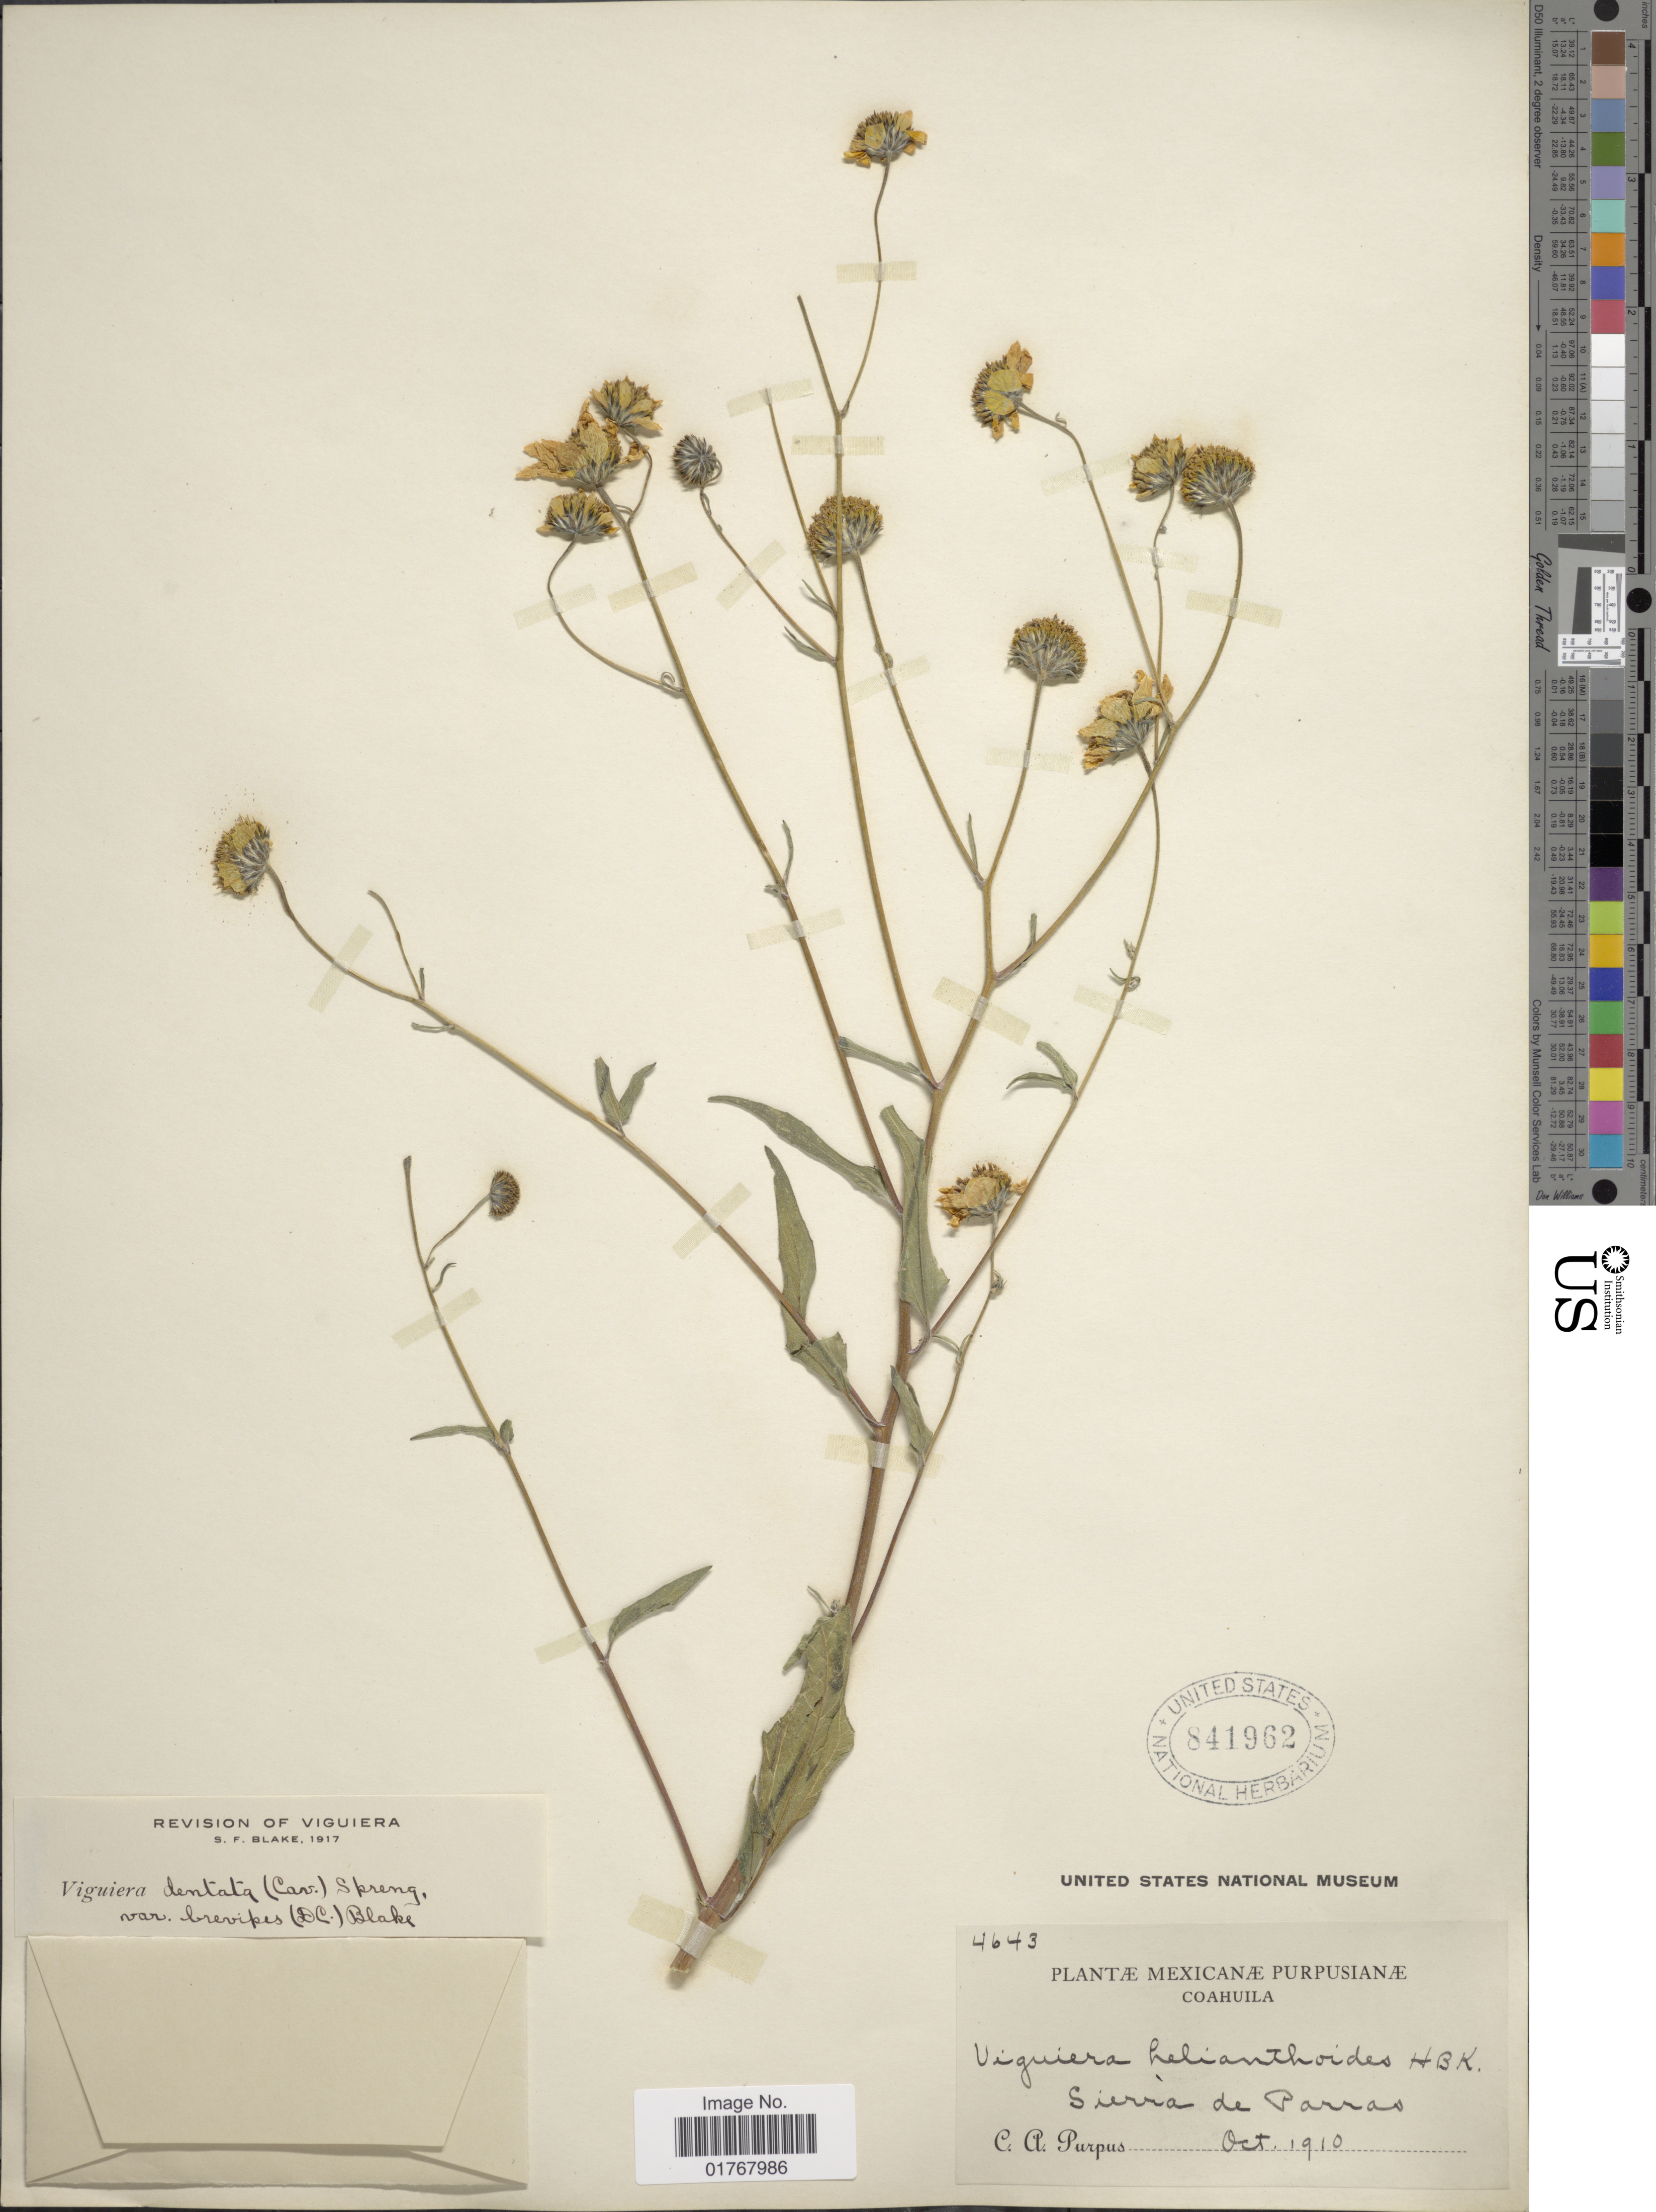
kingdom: Plantae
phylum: Tracheophyta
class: Magnoliopsida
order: Asterales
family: Asteraceae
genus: Viguiera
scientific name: Viguiera dentata var. brevipes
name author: (DC.) S.F. Blake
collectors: C. A. Purpus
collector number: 4643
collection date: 1910-10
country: Mexico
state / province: Coahuila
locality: Sierra de Parras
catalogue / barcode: US 841962